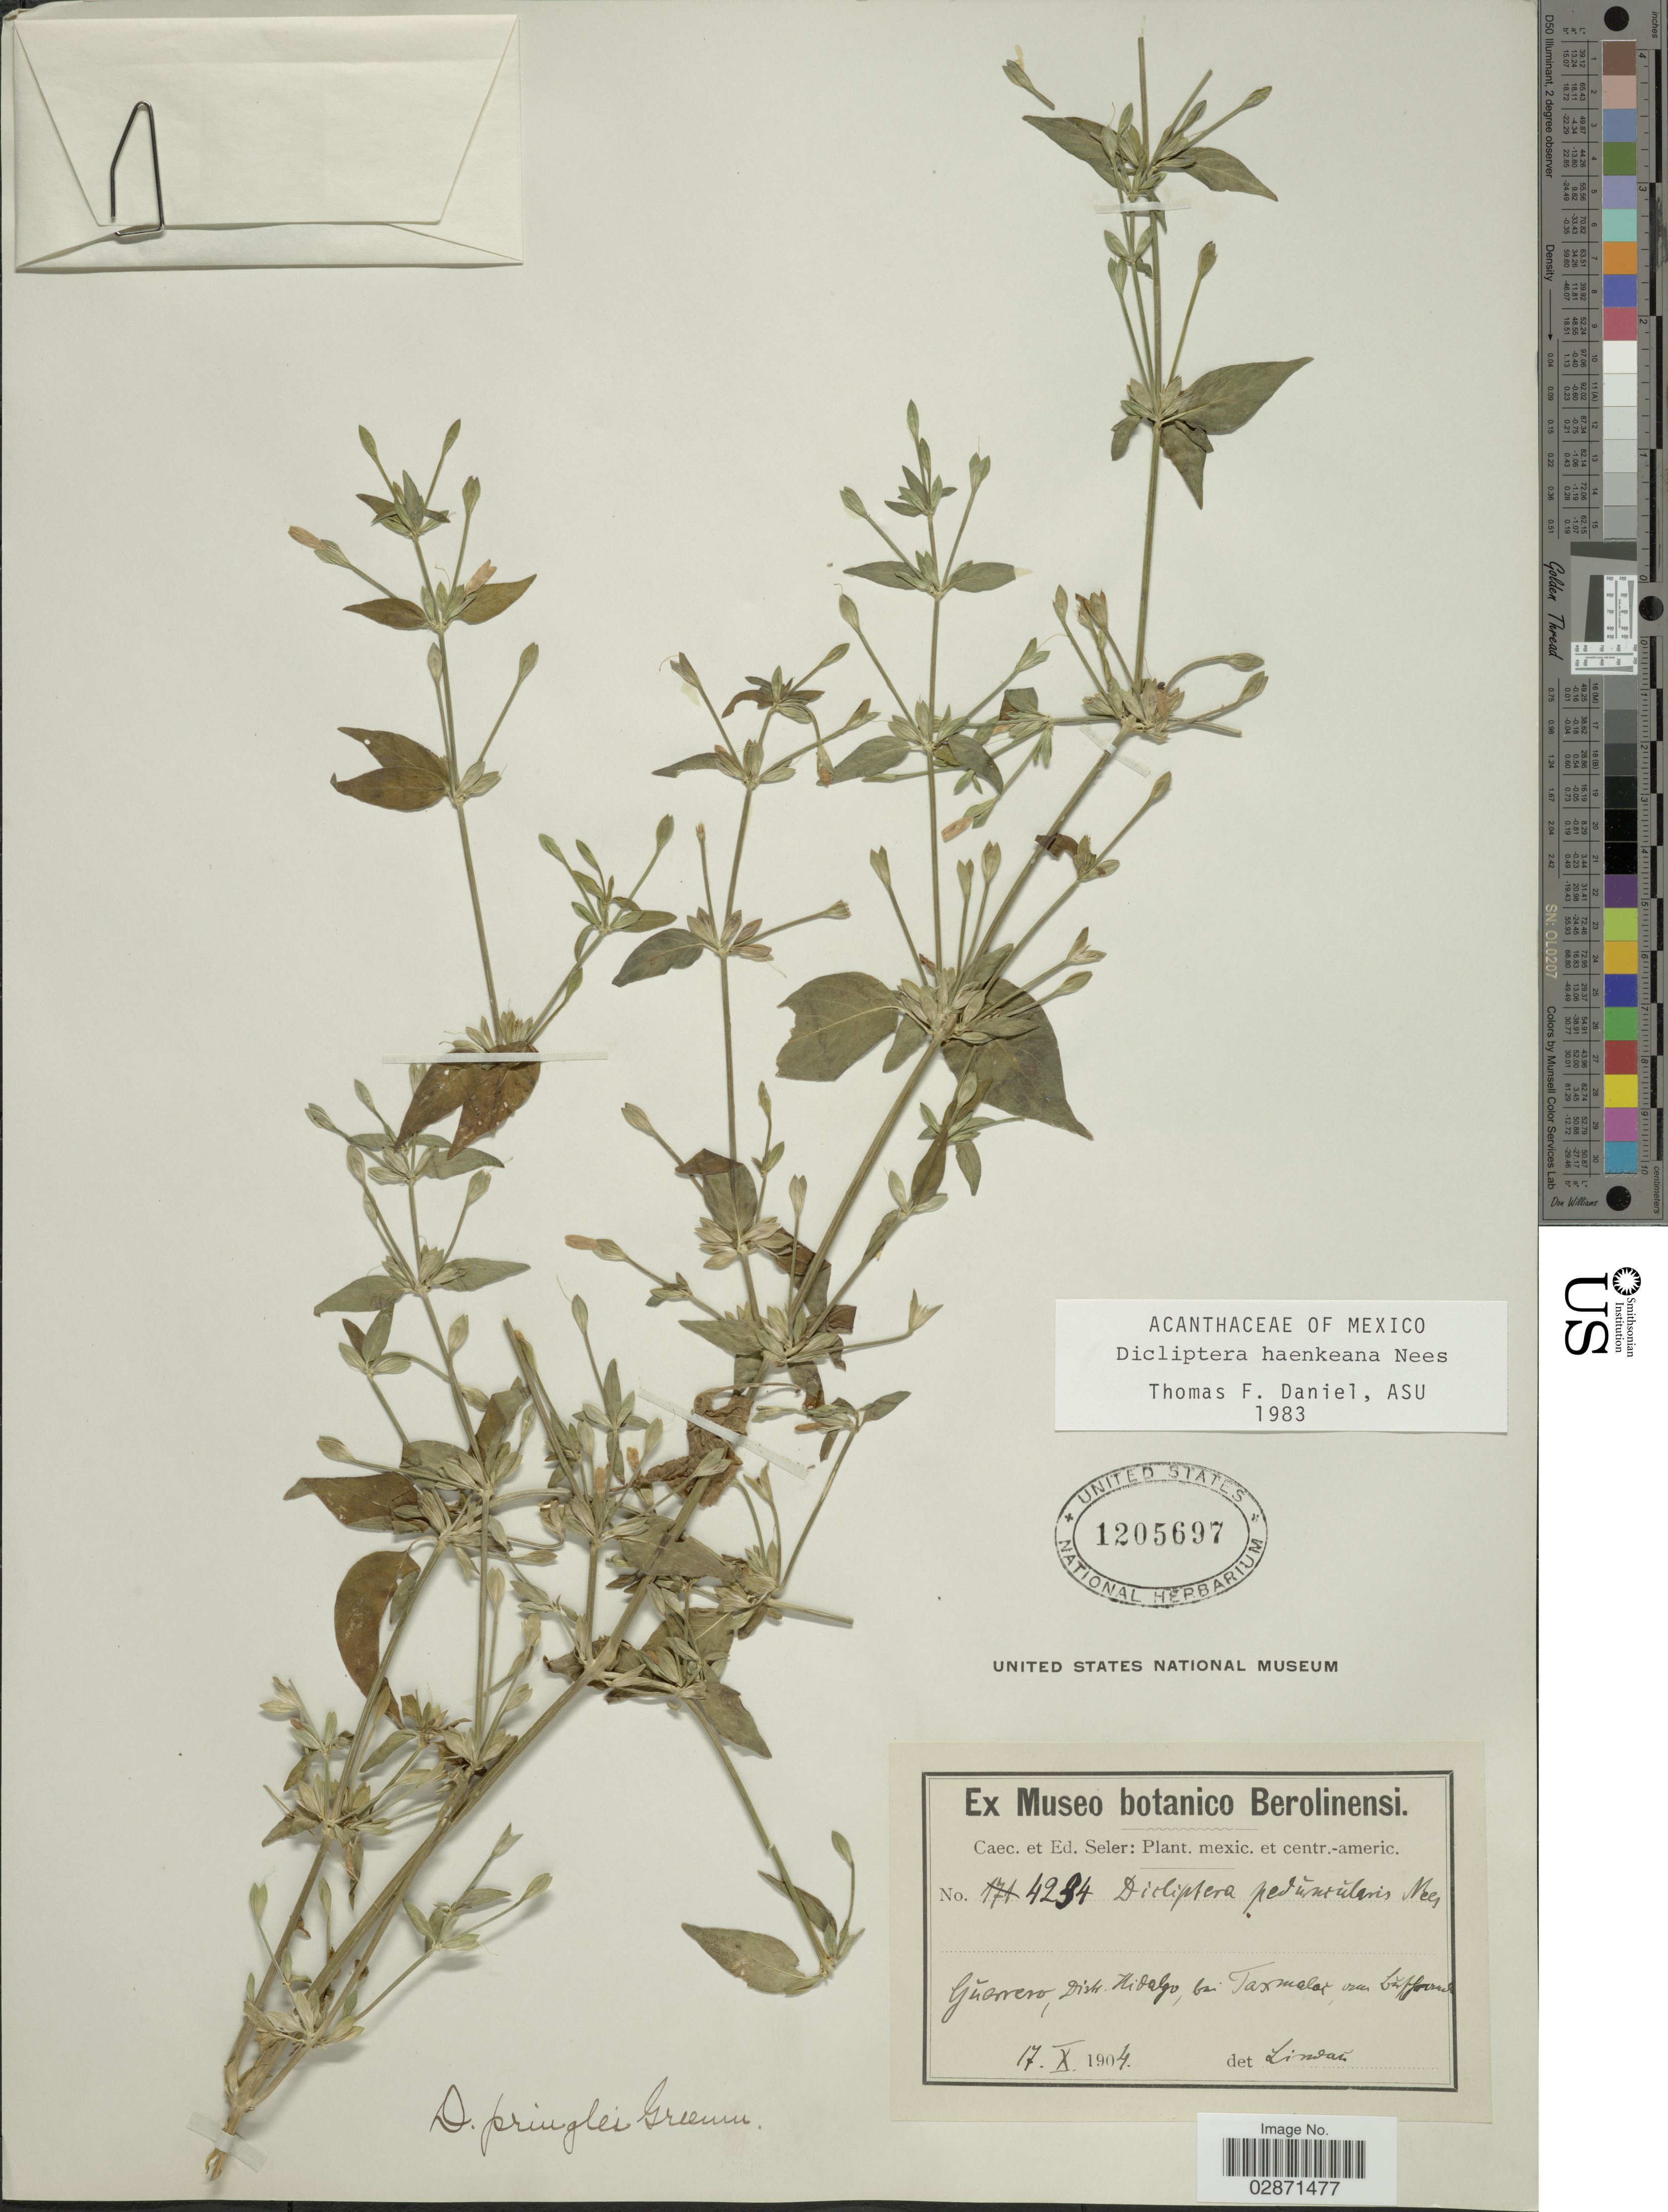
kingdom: Plantae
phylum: Tracheophyta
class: Magnoliopsida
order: Lamiales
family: Acanthaceae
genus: Dicliptera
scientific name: Dicliptera haenkeana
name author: Nees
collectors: C. Seler & E. G. Seler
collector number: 4234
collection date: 1904-10-17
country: Mexico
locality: Guerrero, Distr. Hidalgo, bei Taxmalar.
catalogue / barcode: US 1205697